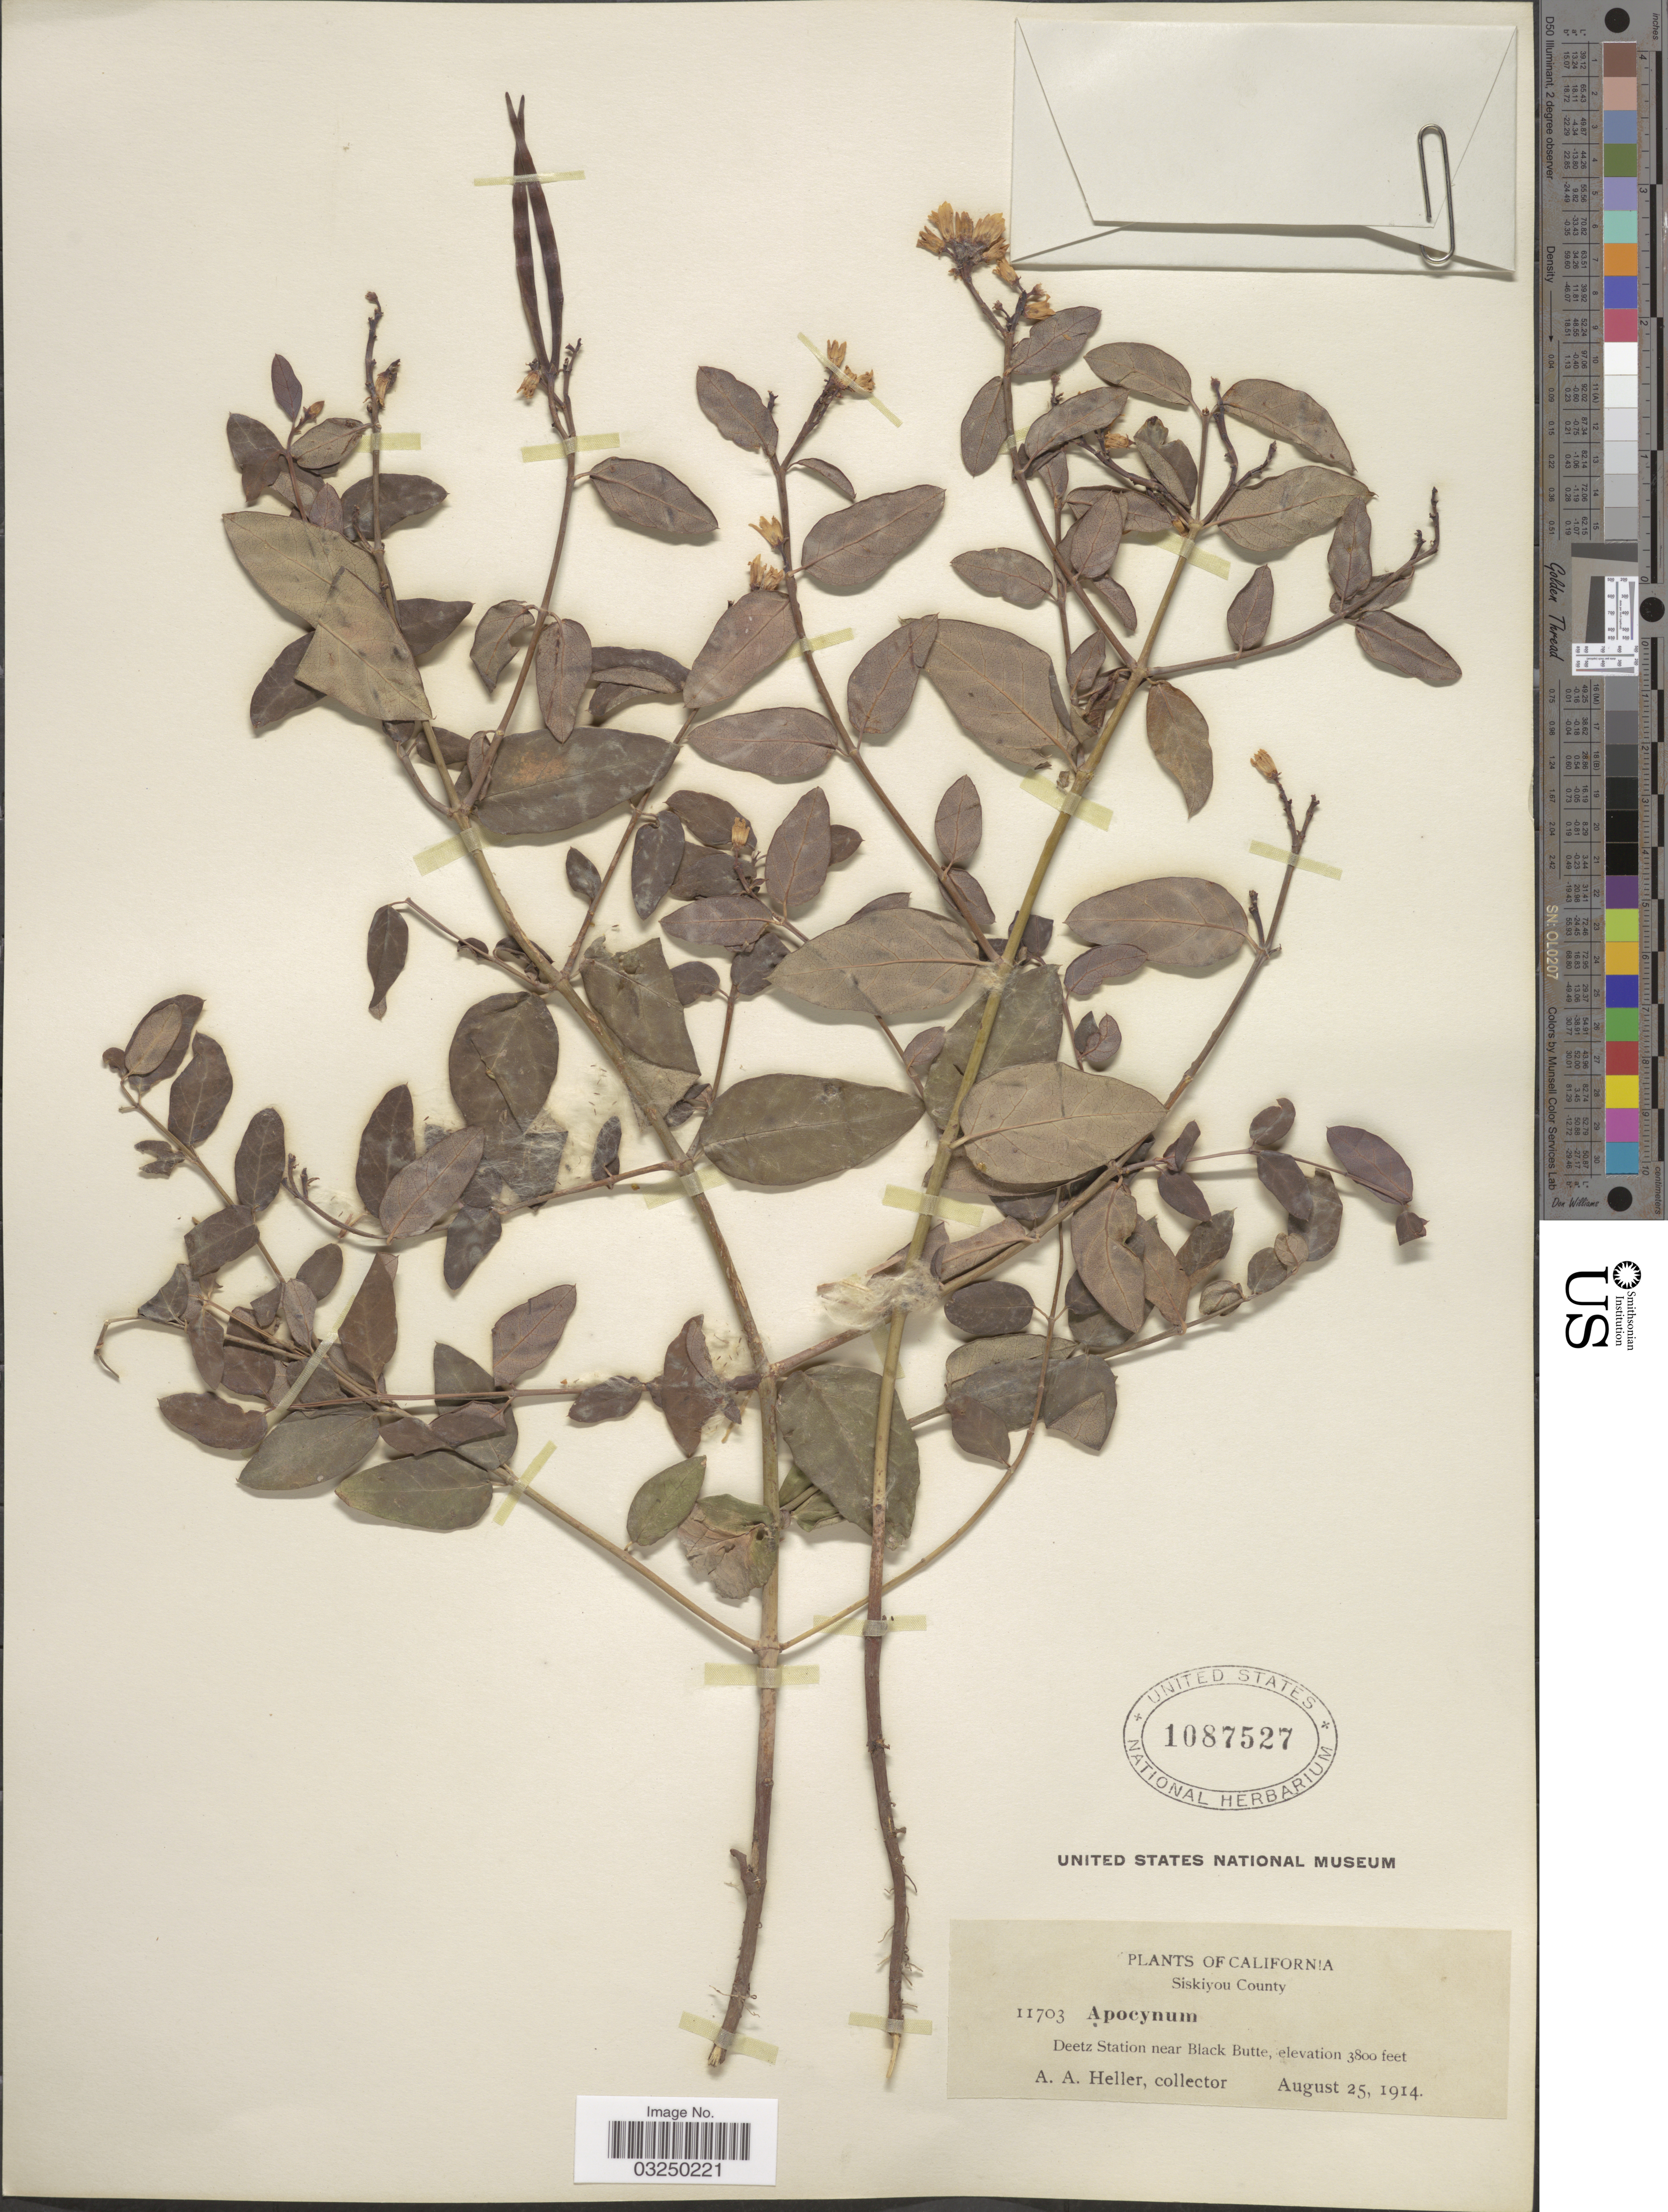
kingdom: Plantae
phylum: Tracheophyta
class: Magnoliopsida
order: Gentianales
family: Apocynaceae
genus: Apocynum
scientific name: Apocynum sp.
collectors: A. A. Heller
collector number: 11703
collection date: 1914-08-25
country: United States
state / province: California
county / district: Siskiyou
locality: Siskiyou County, Deetz Station near Black Butte.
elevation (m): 1158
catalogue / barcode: US 1087527